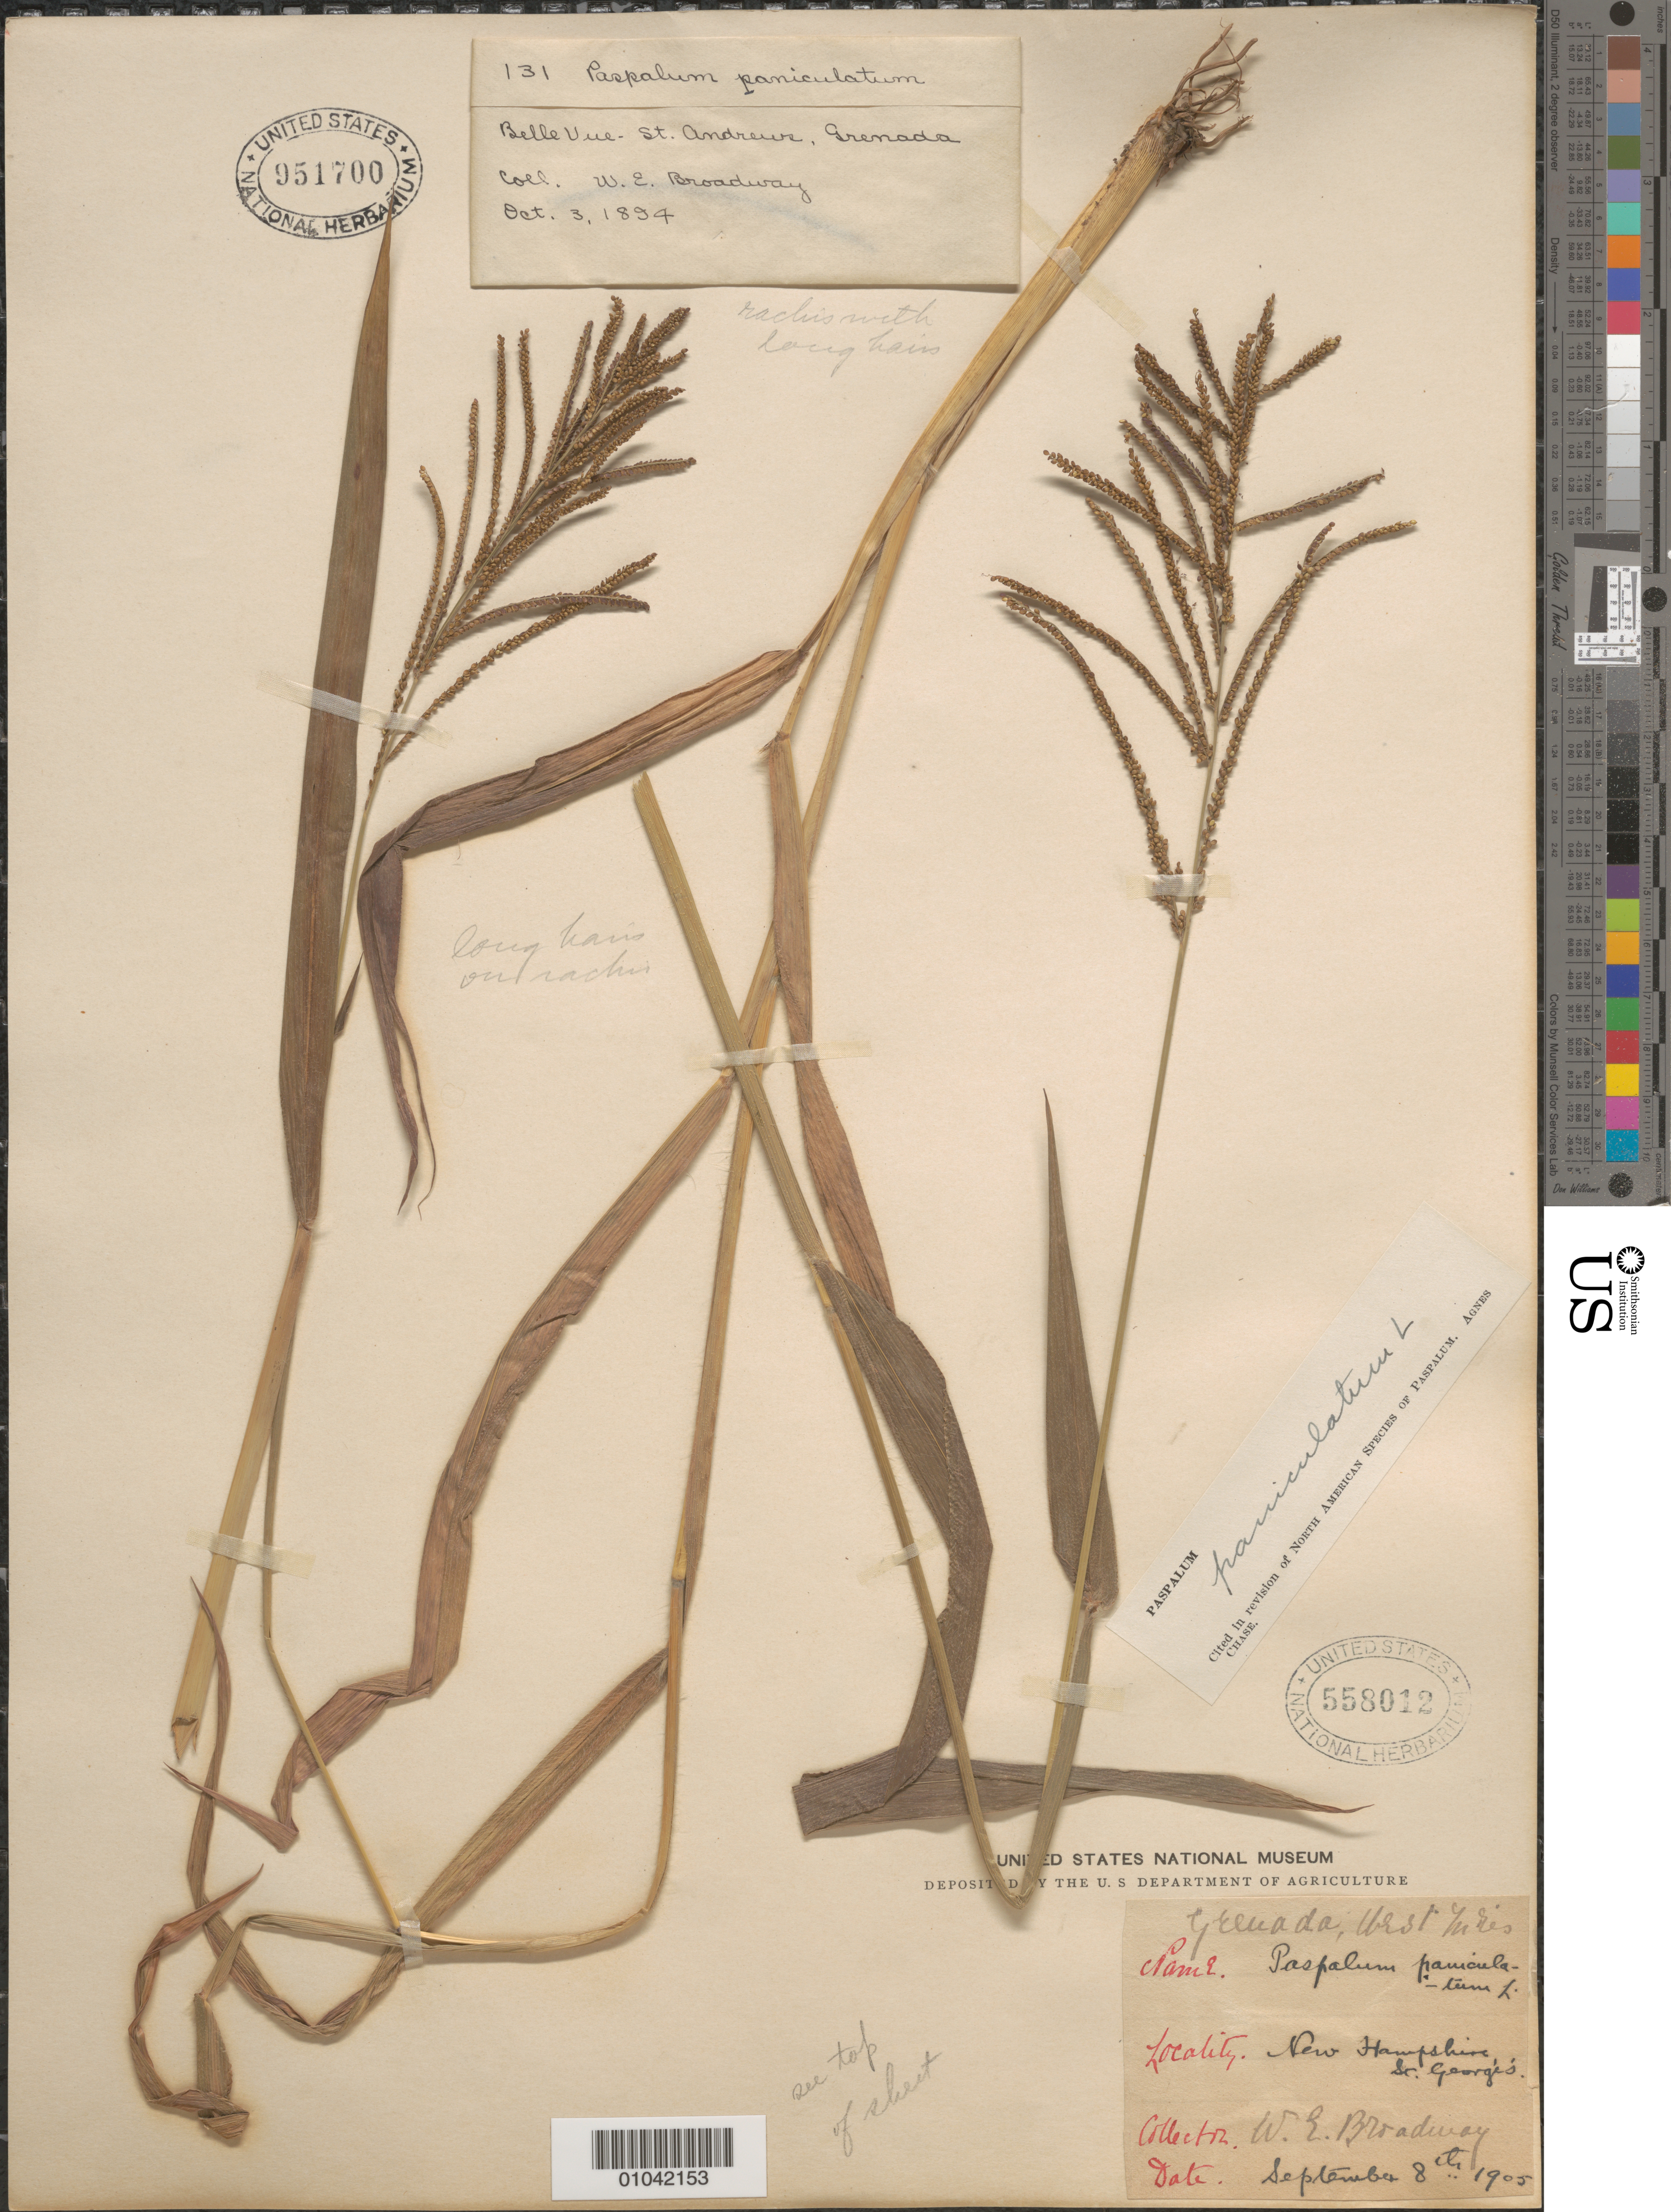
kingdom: Plantae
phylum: Tracheophyta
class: Liliopsida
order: Poales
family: Poaceae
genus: Paspalum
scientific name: Paspalum paniculatum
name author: L.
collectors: W. E. Broadway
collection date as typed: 08 Sep 1905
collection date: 1905-09-08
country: Grenada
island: Grenada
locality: New Hampshire, St. George's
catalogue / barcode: US 558012